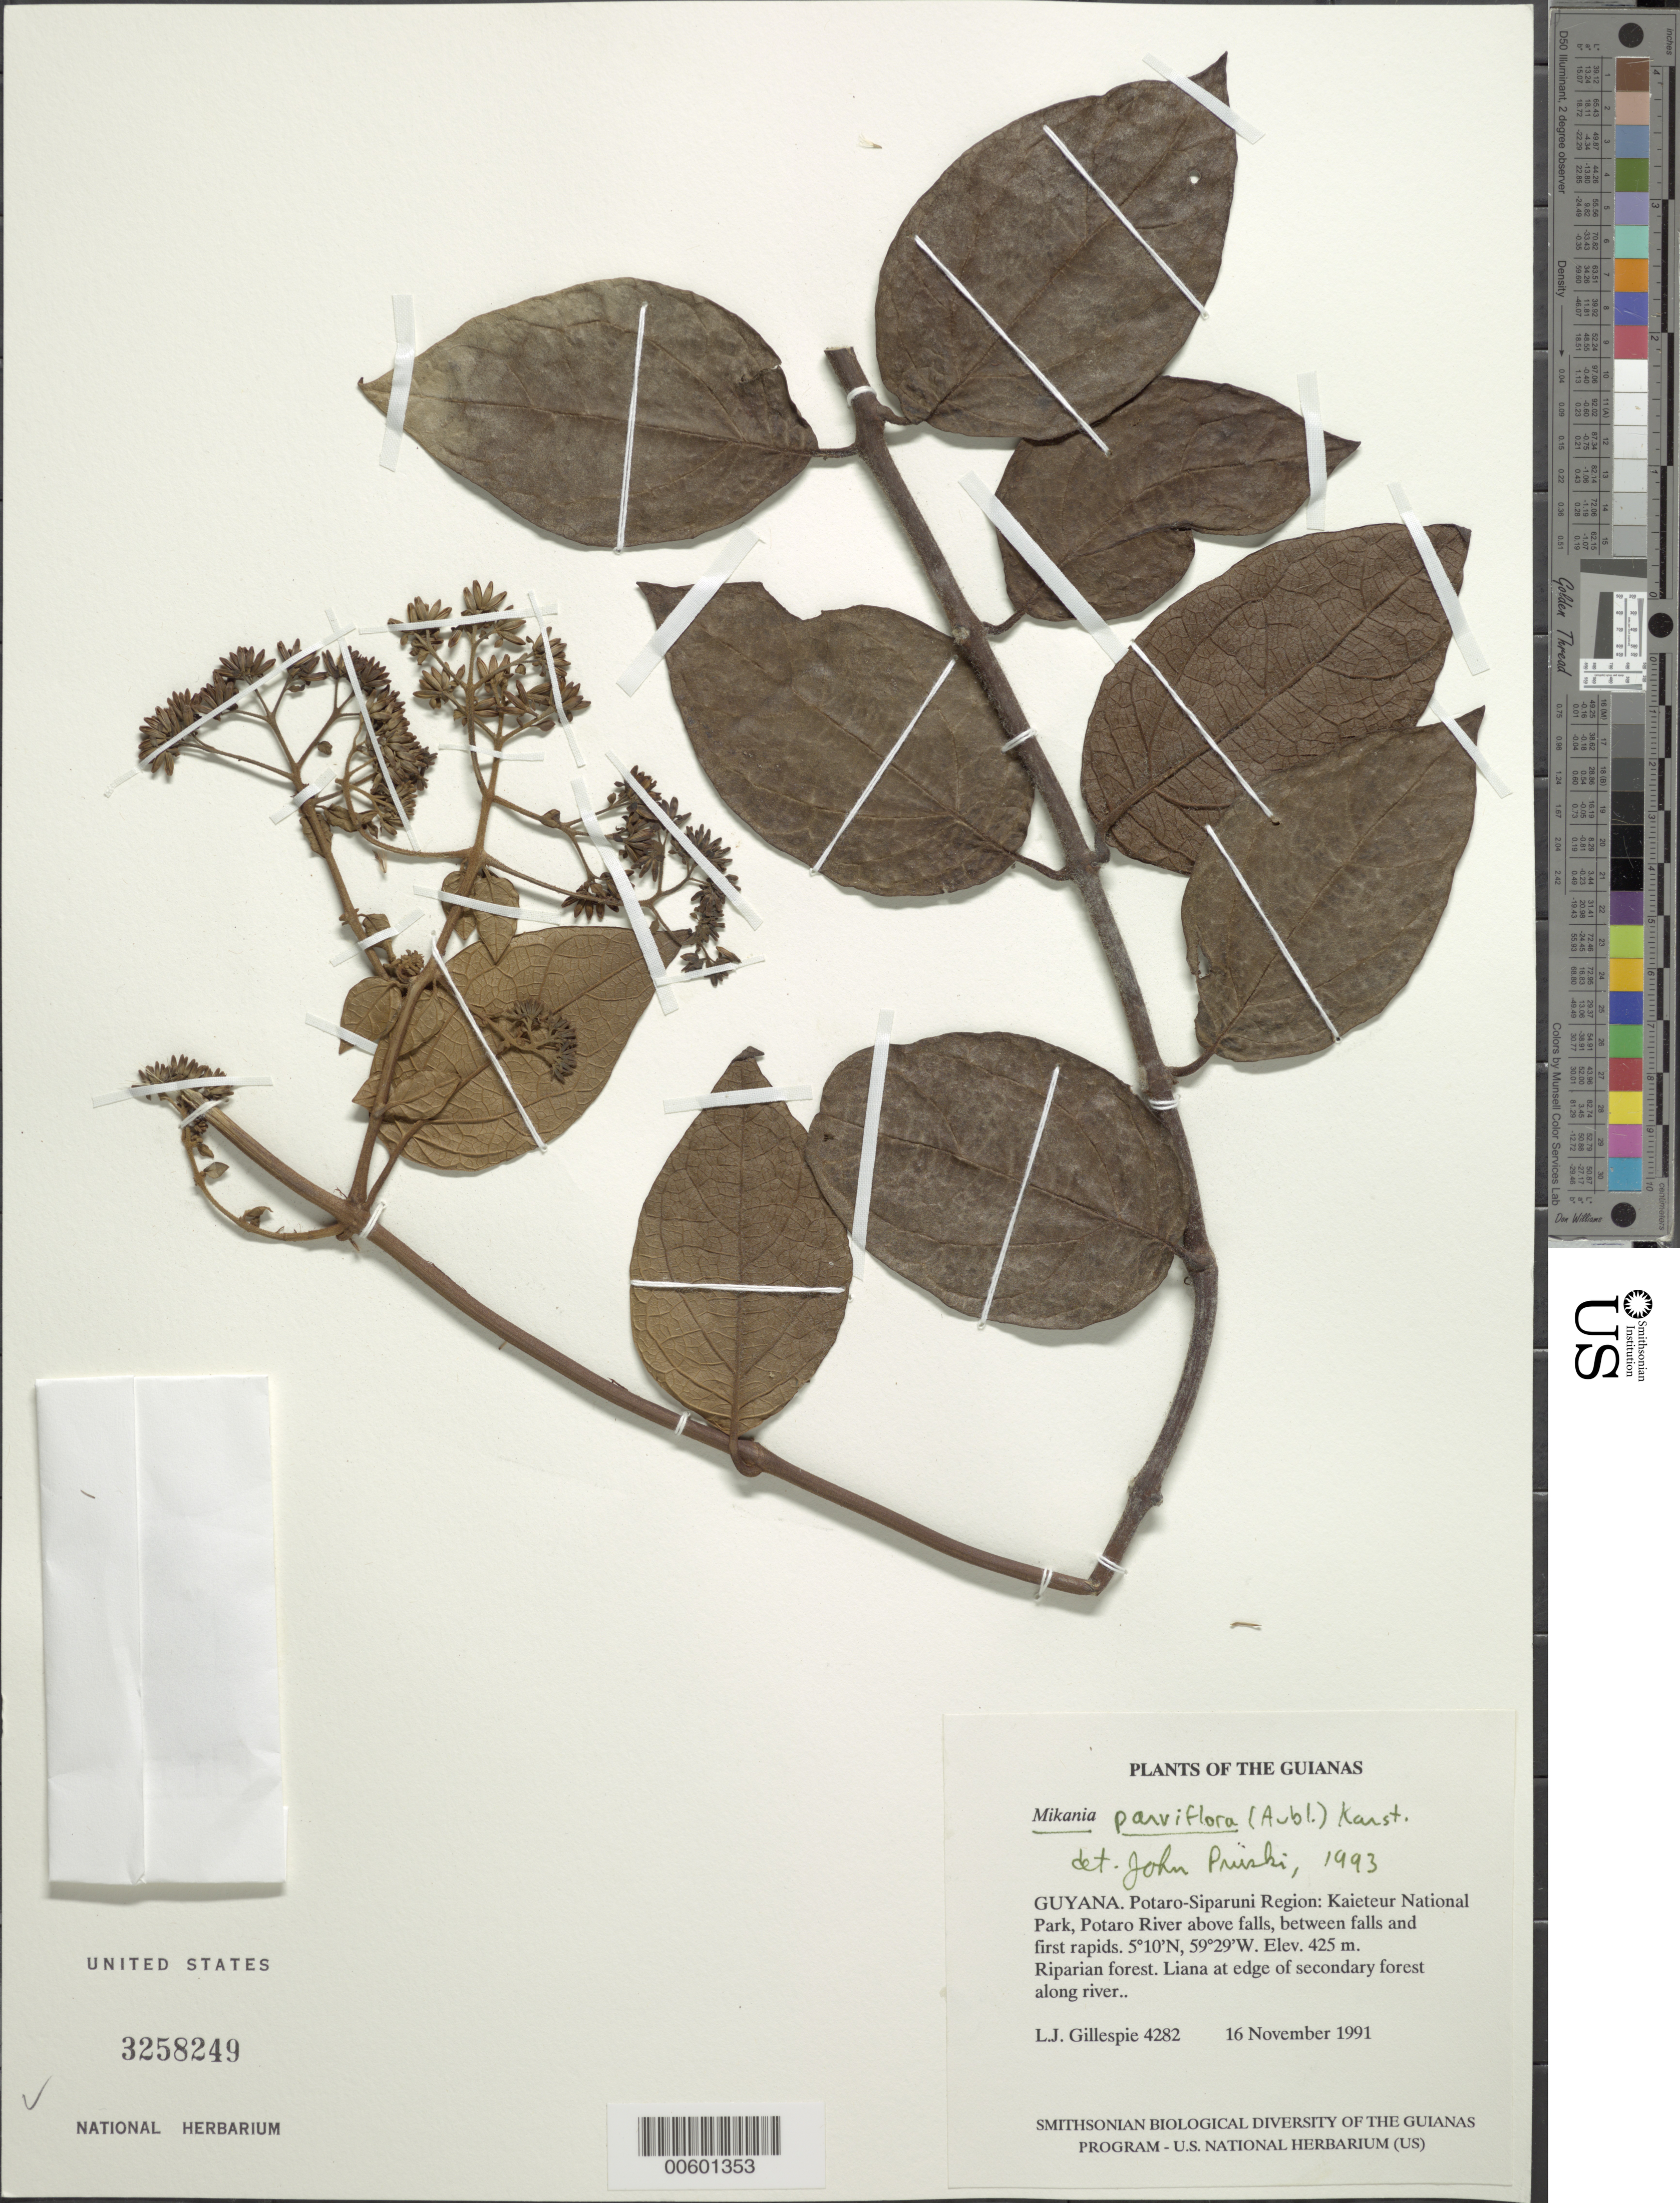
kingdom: Plantae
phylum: Tracheophyta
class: Magnoliopsida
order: Asterales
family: Asteraceae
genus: Mikania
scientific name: Mikania parviflora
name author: (Aubl.) H. Karst.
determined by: Pruski, J. F.; Funk, V. A.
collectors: L. J. Gillespie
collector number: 4282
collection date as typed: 16 November 1991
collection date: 1991-11-16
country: Guyana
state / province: Potaro-Siparuni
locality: Kaieteur National Park, Potaro River above falls, between falls and first rapids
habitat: Riparian forest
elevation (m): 425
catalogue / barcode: US 3258249